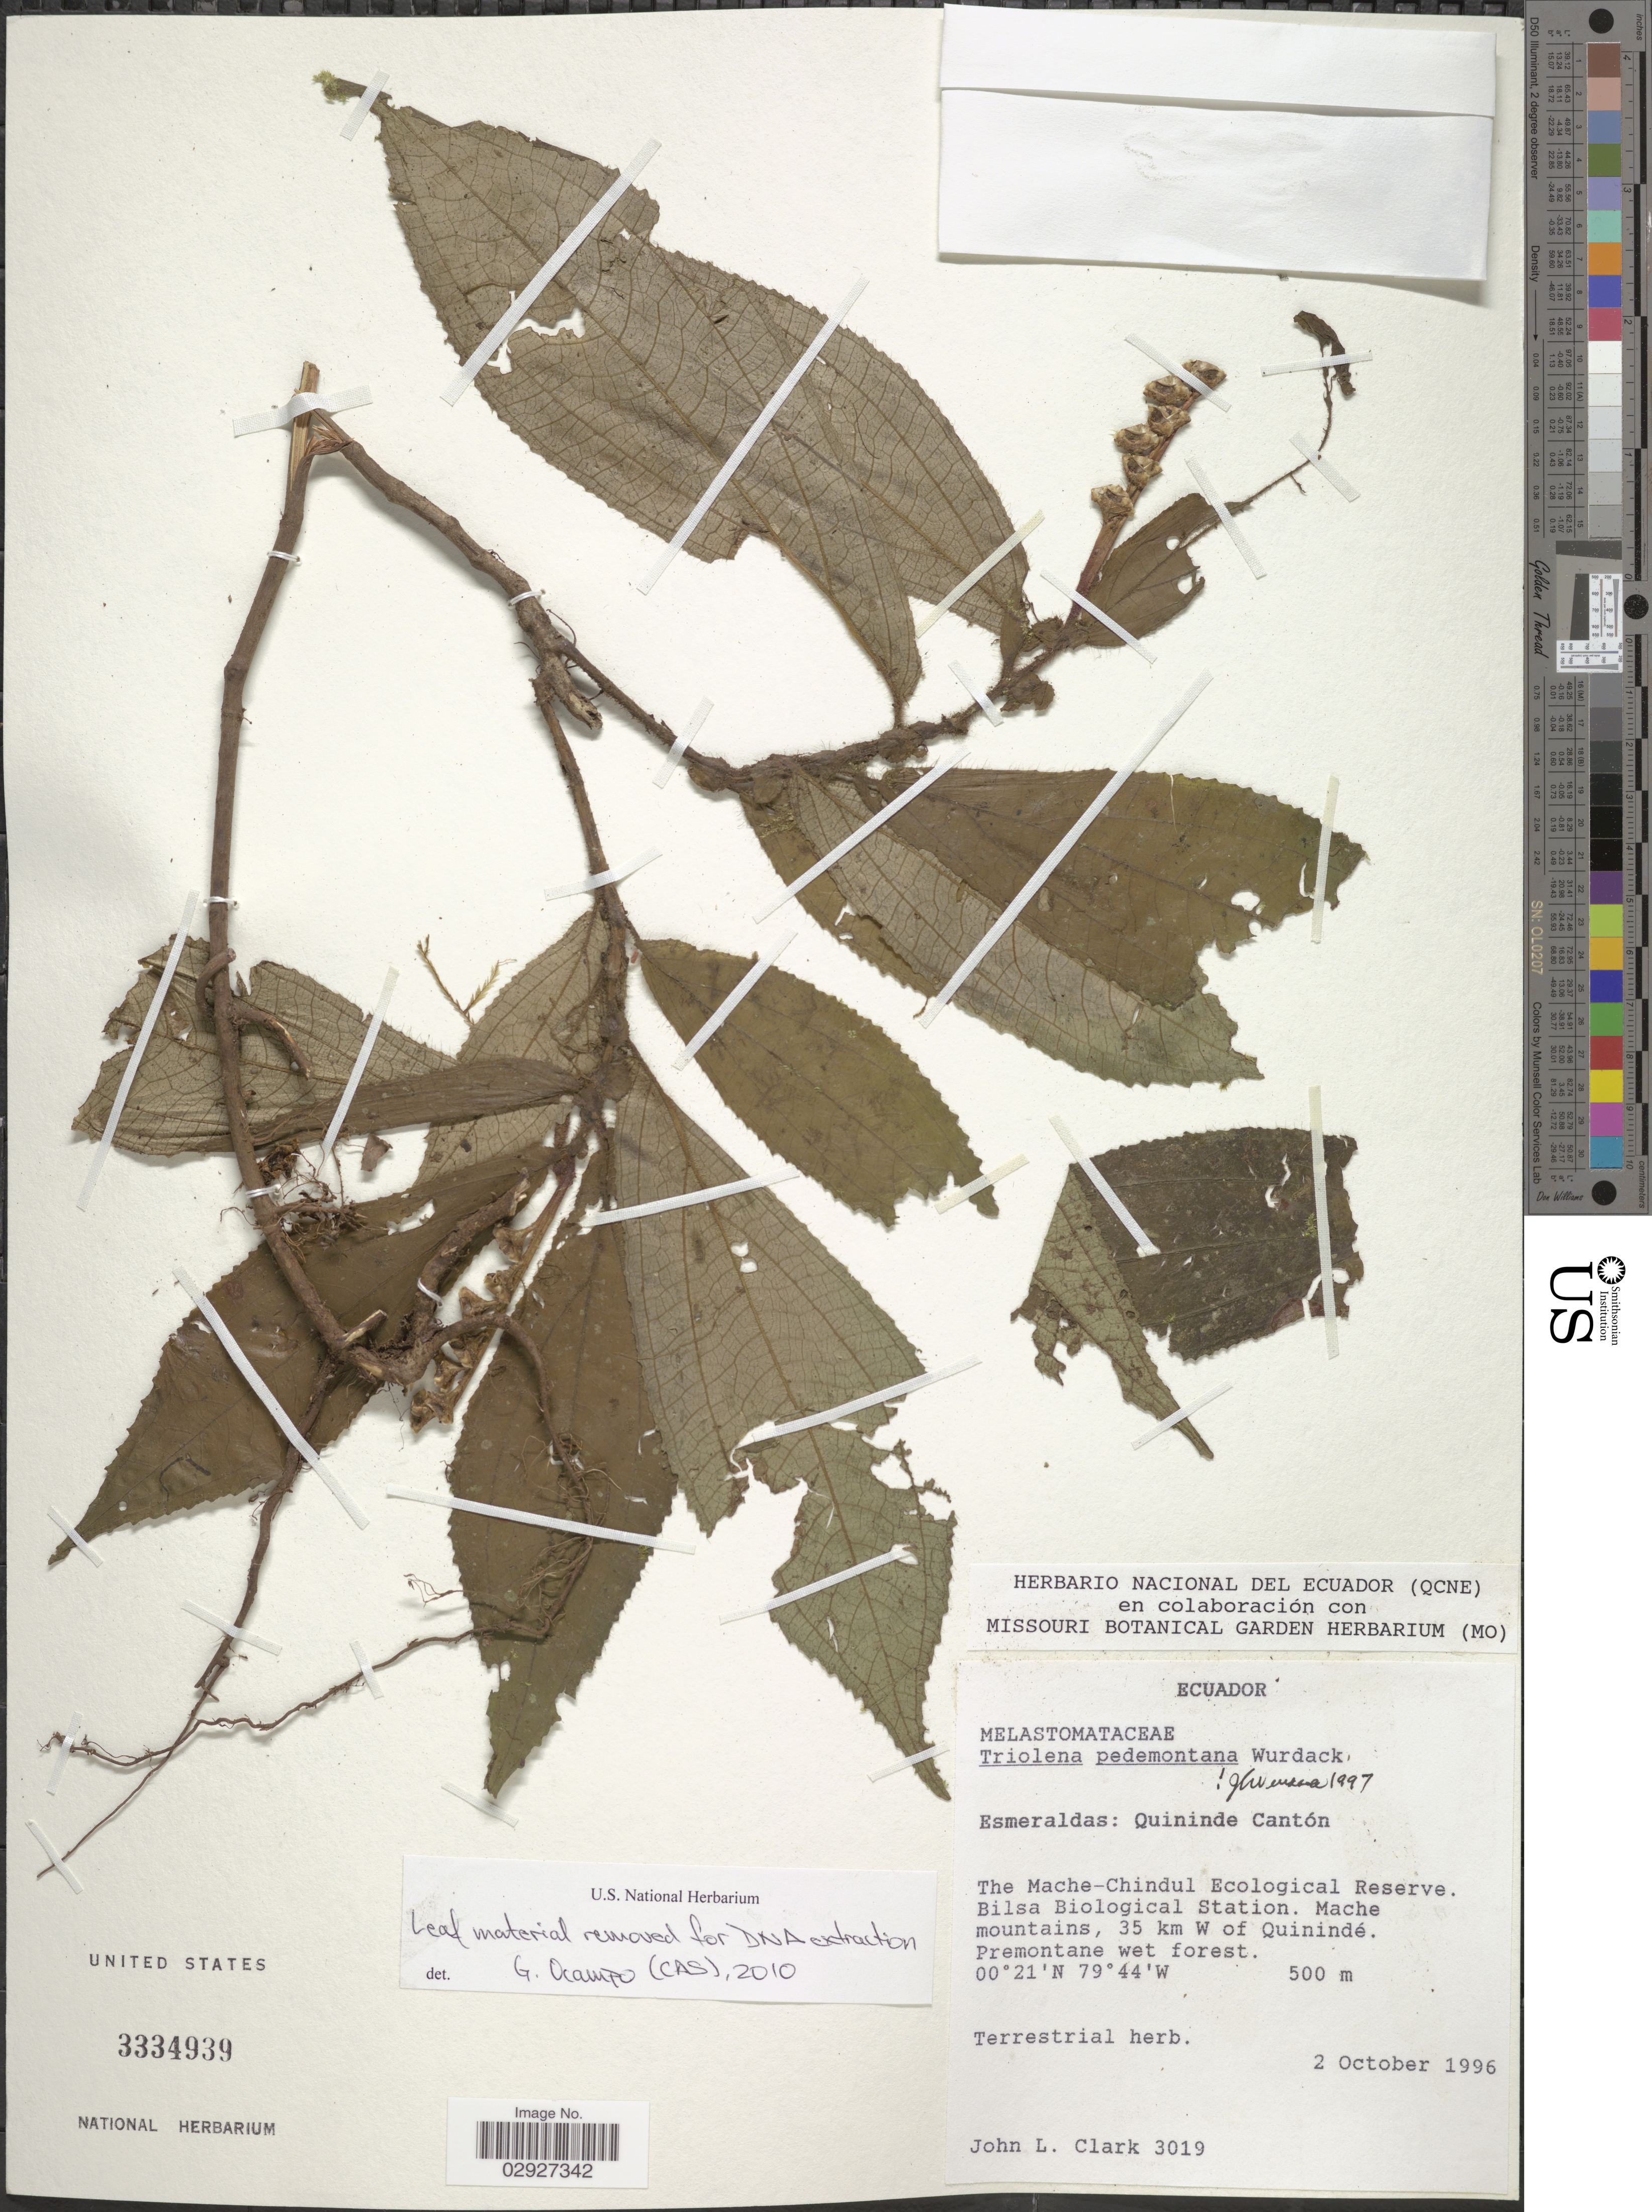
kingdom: Plantae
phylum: Tracheophyta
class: Magnoliopsida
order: Myrtales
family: Melastomataceae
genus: Triolena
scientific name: Triolena pedemontana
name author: Wurdack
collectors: J. L. Clark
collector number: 3019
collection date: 1996-10-02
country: Ecuador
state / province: Esmeraldas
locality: Quininde Cantón, The Mache-Chindul Ecological Reserve, Bilsa Biological Station, Mache mountains, 35 km W of Quinindé.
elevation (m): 500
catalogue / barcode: US 3334939